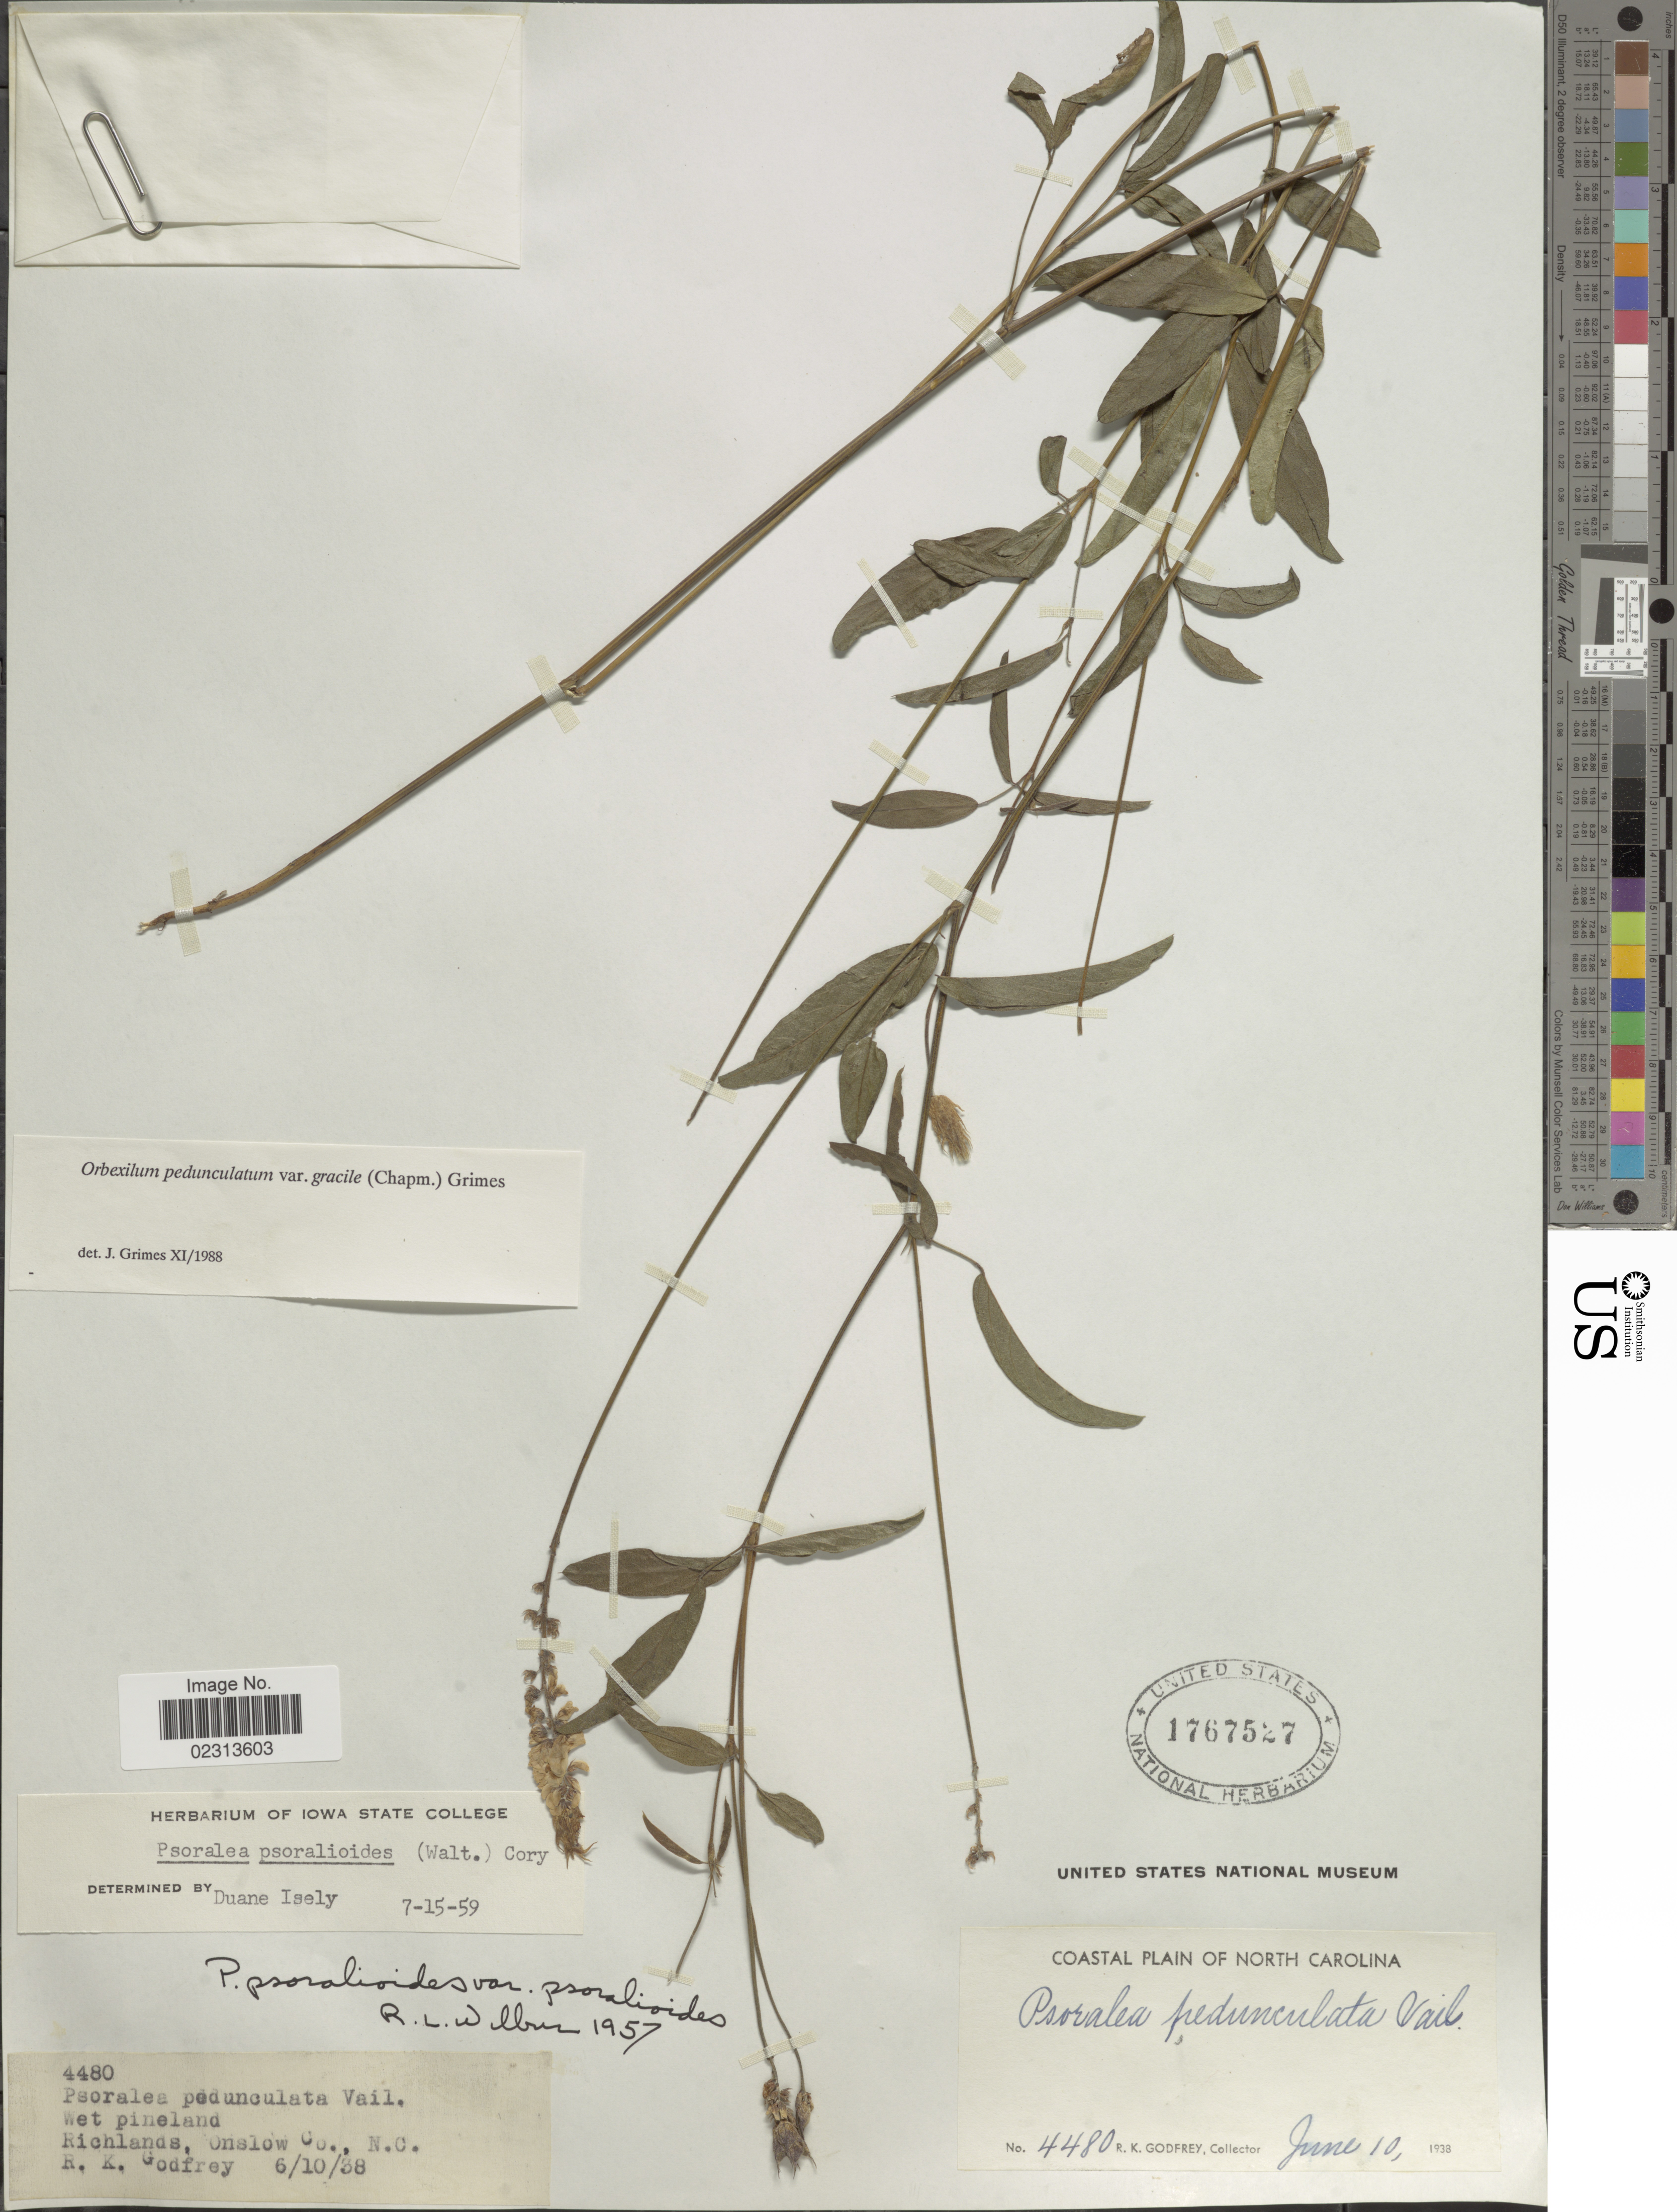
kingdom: Plantae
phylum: Tracheophyta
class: Magnoliopsida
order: Fabales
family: Fabaceae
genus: Orbexilum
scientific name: Orbexilum pedunculatum var. gracile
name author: (Torr. & A. Gray) J.W. Grimes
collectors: R. K. Godfrey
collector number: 4480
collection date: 1938-06-10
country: United States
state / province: North Carolina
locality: Richlands, Onslow Co.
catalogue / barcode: US 1767527